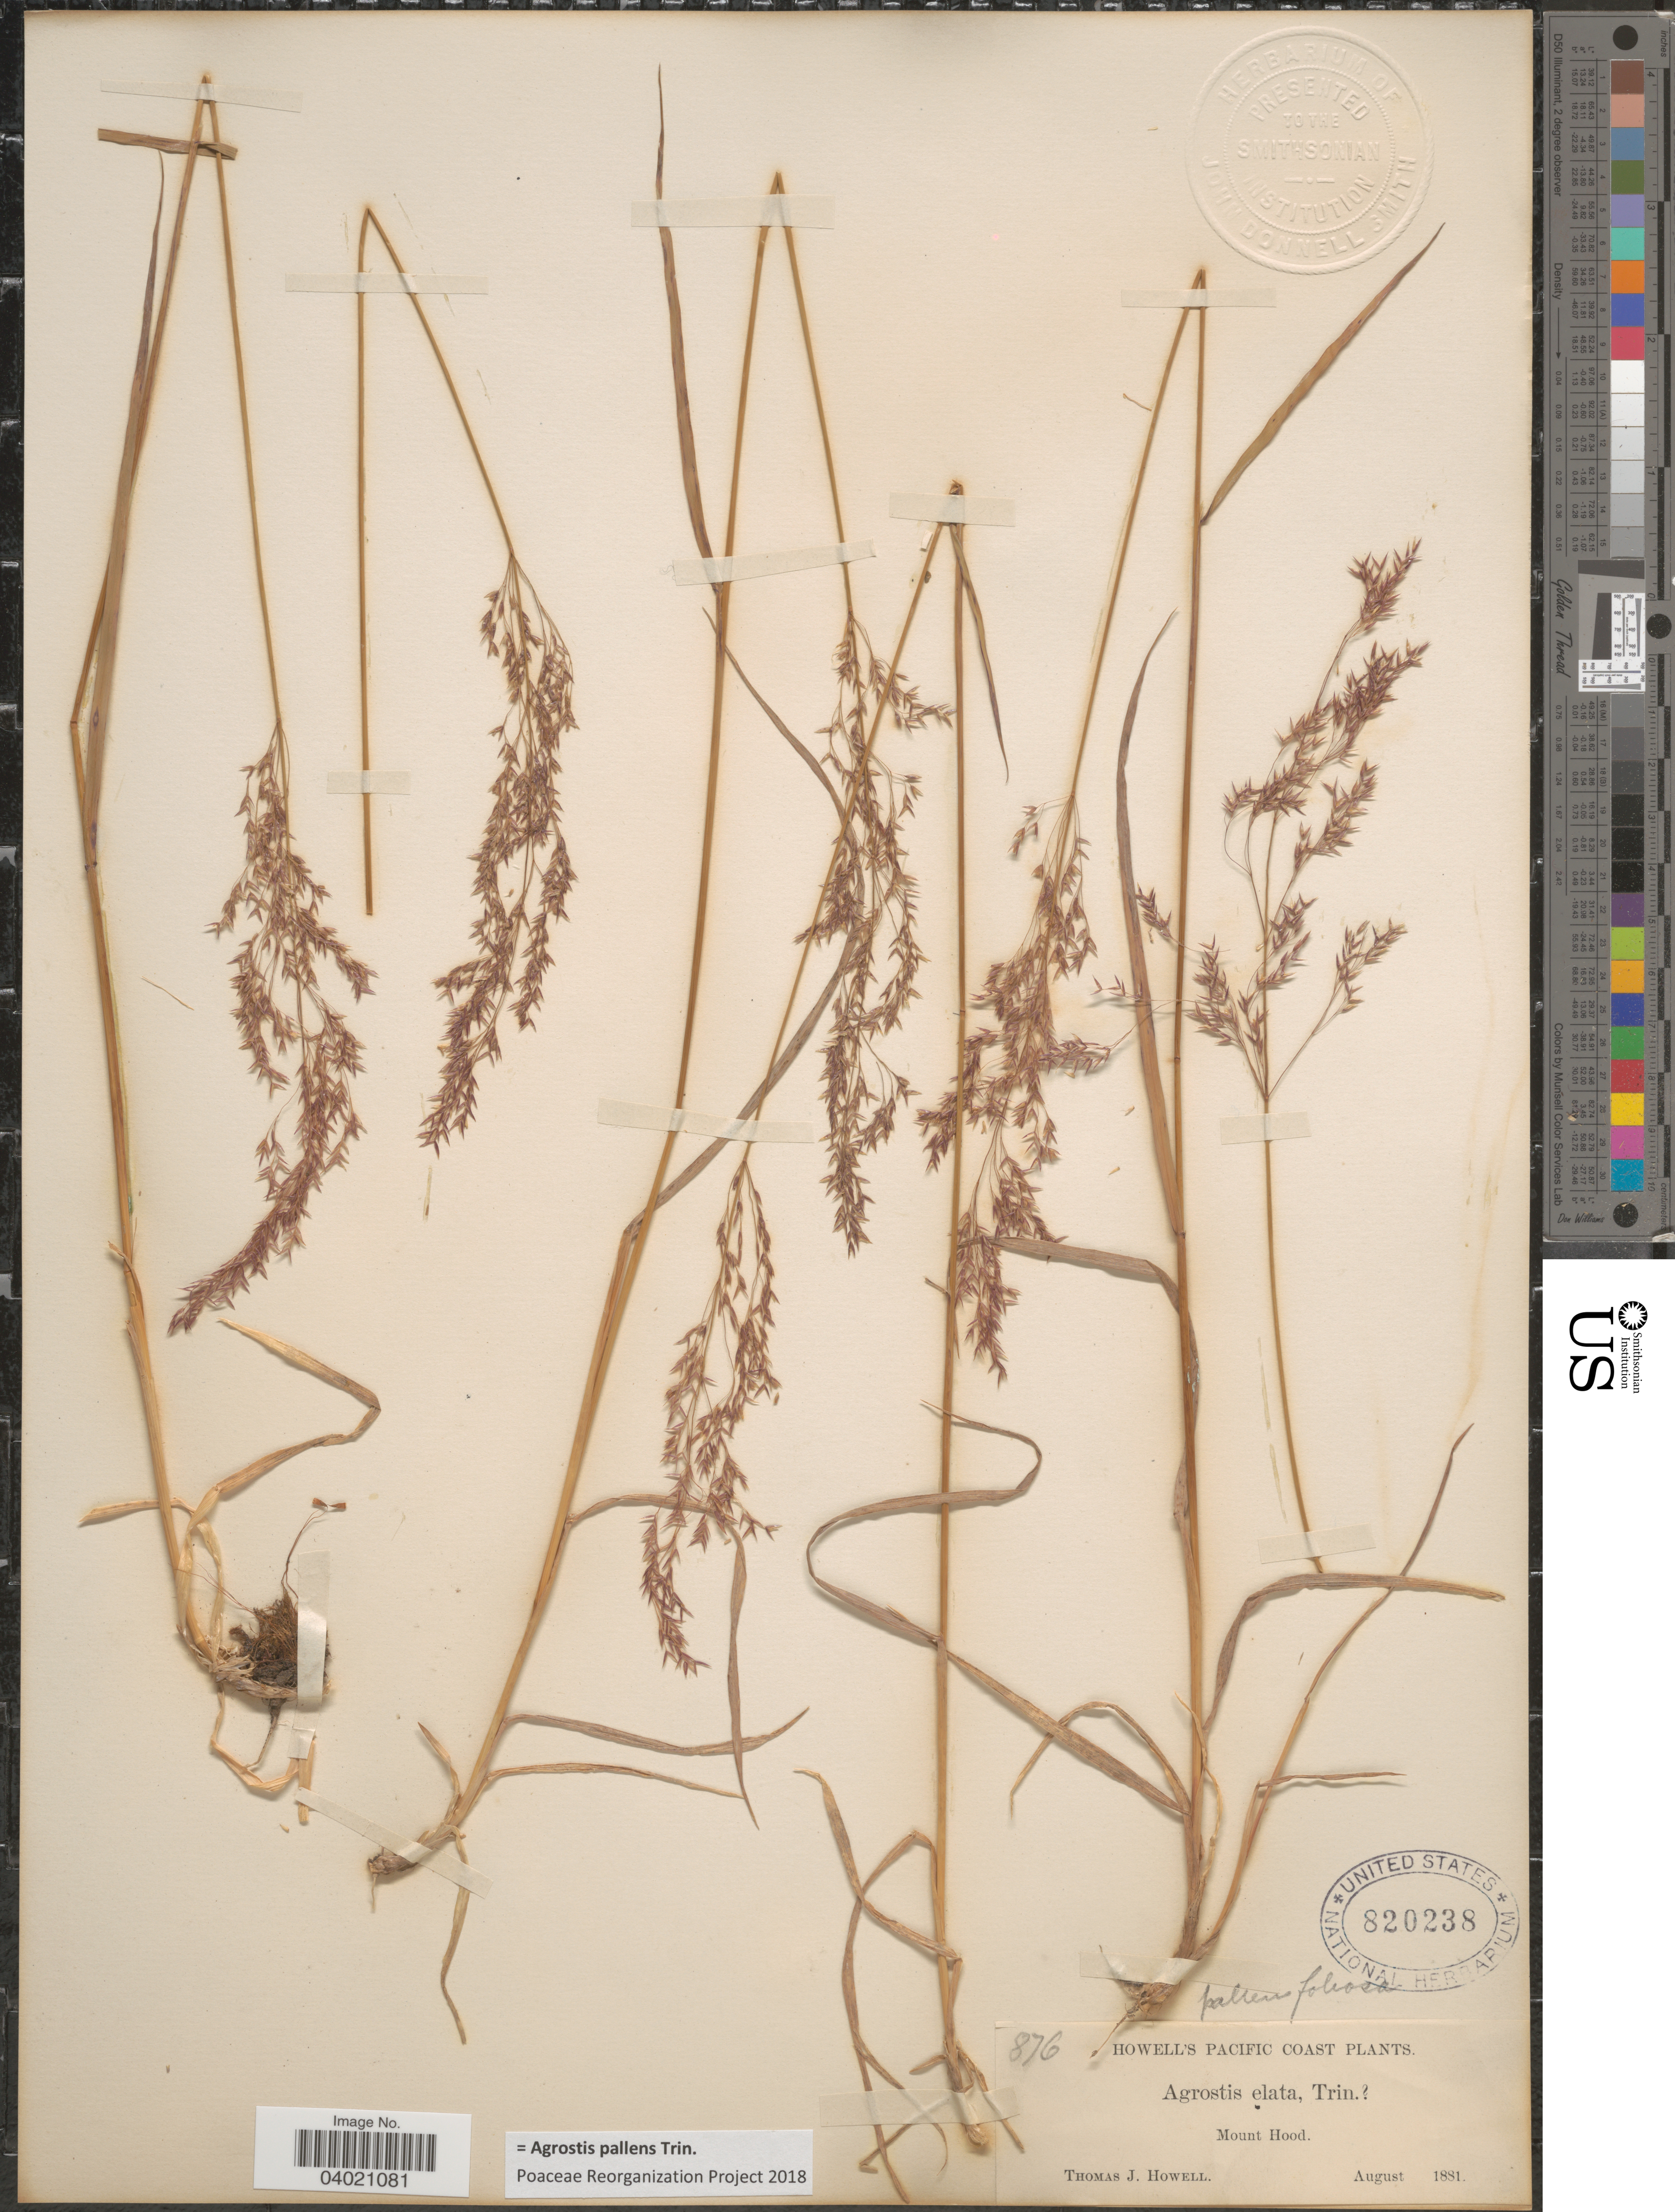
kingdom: Plantae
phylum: Tracheophyta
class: Liliopsida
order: Poales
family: Poaceae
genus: Agrostis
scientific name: Agrostis pallens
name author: Trin.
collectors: T. J. Howell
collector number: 876?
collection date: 1881-08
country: United States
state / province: Oregon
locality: Pacific Coast. Mount Hood.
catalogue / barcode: US 820238